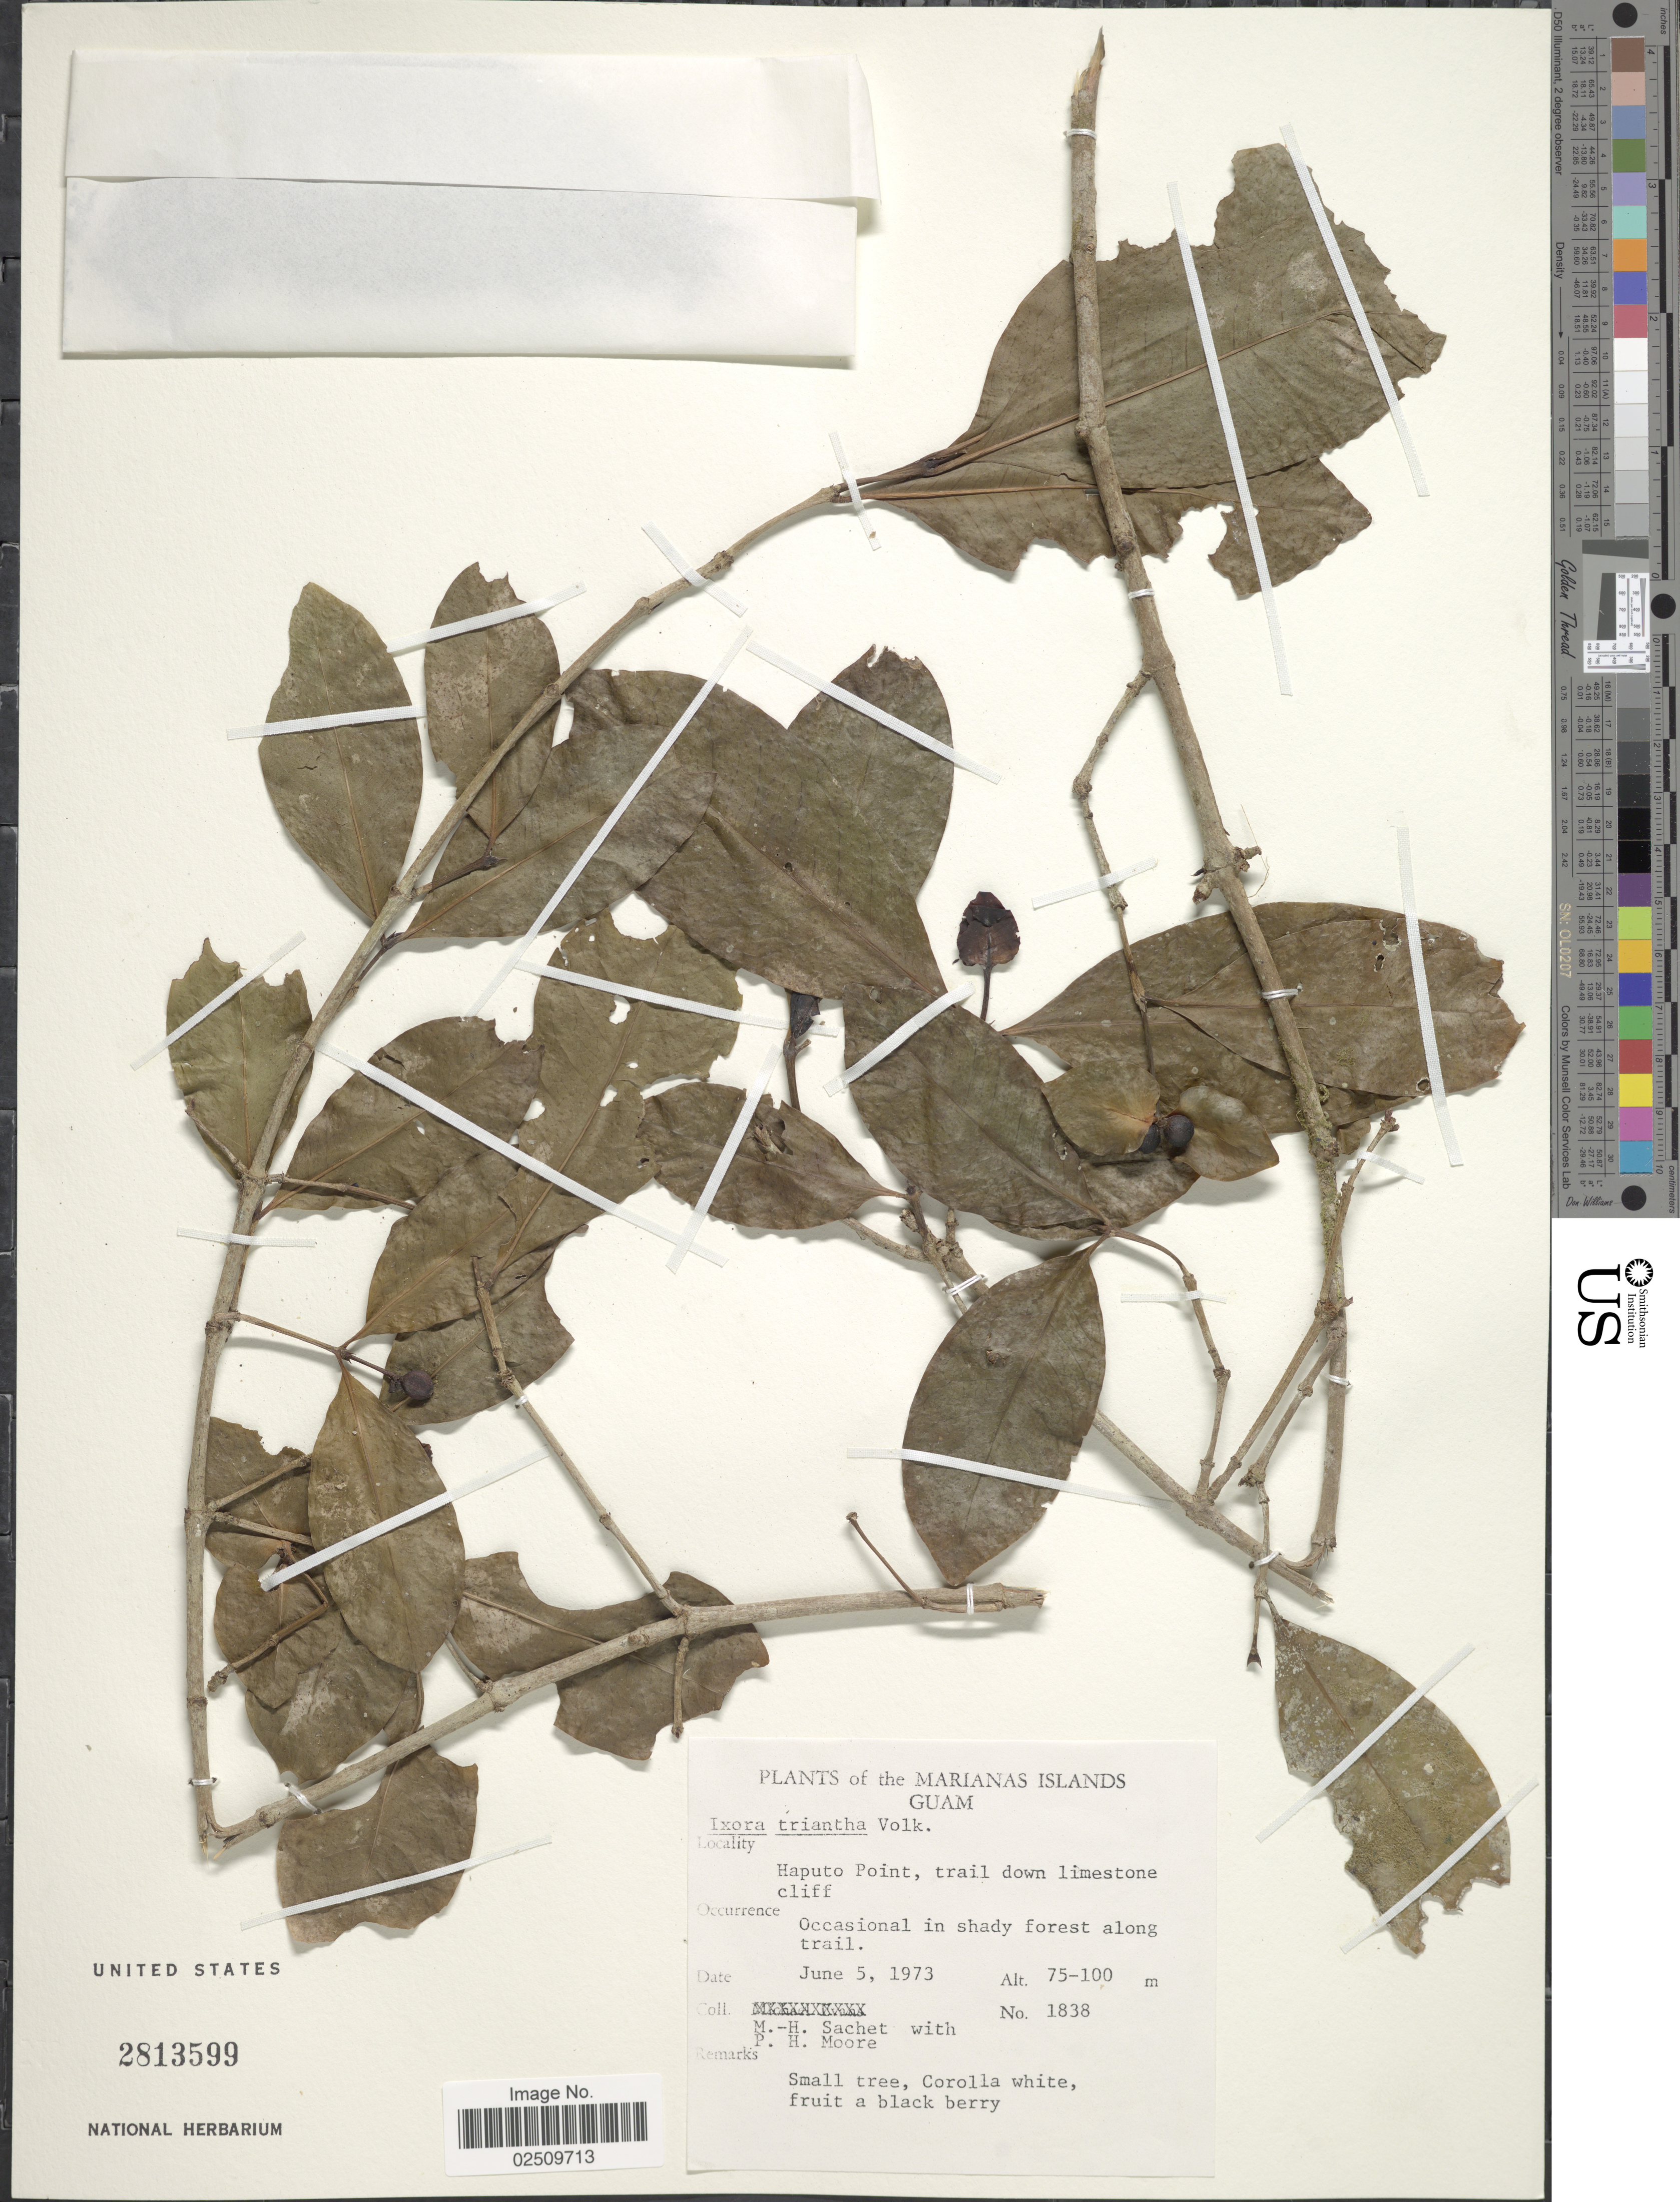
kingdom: Plantae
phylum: Tracheophyta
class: Magnoliopsida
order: Gentianales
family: Rubiaceae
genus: Ixora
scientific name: Ixora triantha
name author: Volkens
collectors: M.-H. Sachet & P. H. Moore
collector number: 1838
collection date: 1973-06-05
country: Guam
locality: The Marianas Islands, Haputo Point, trail down limestone cliff, Occasional in shady forest along trail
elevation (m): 75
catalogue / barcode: US 2813599